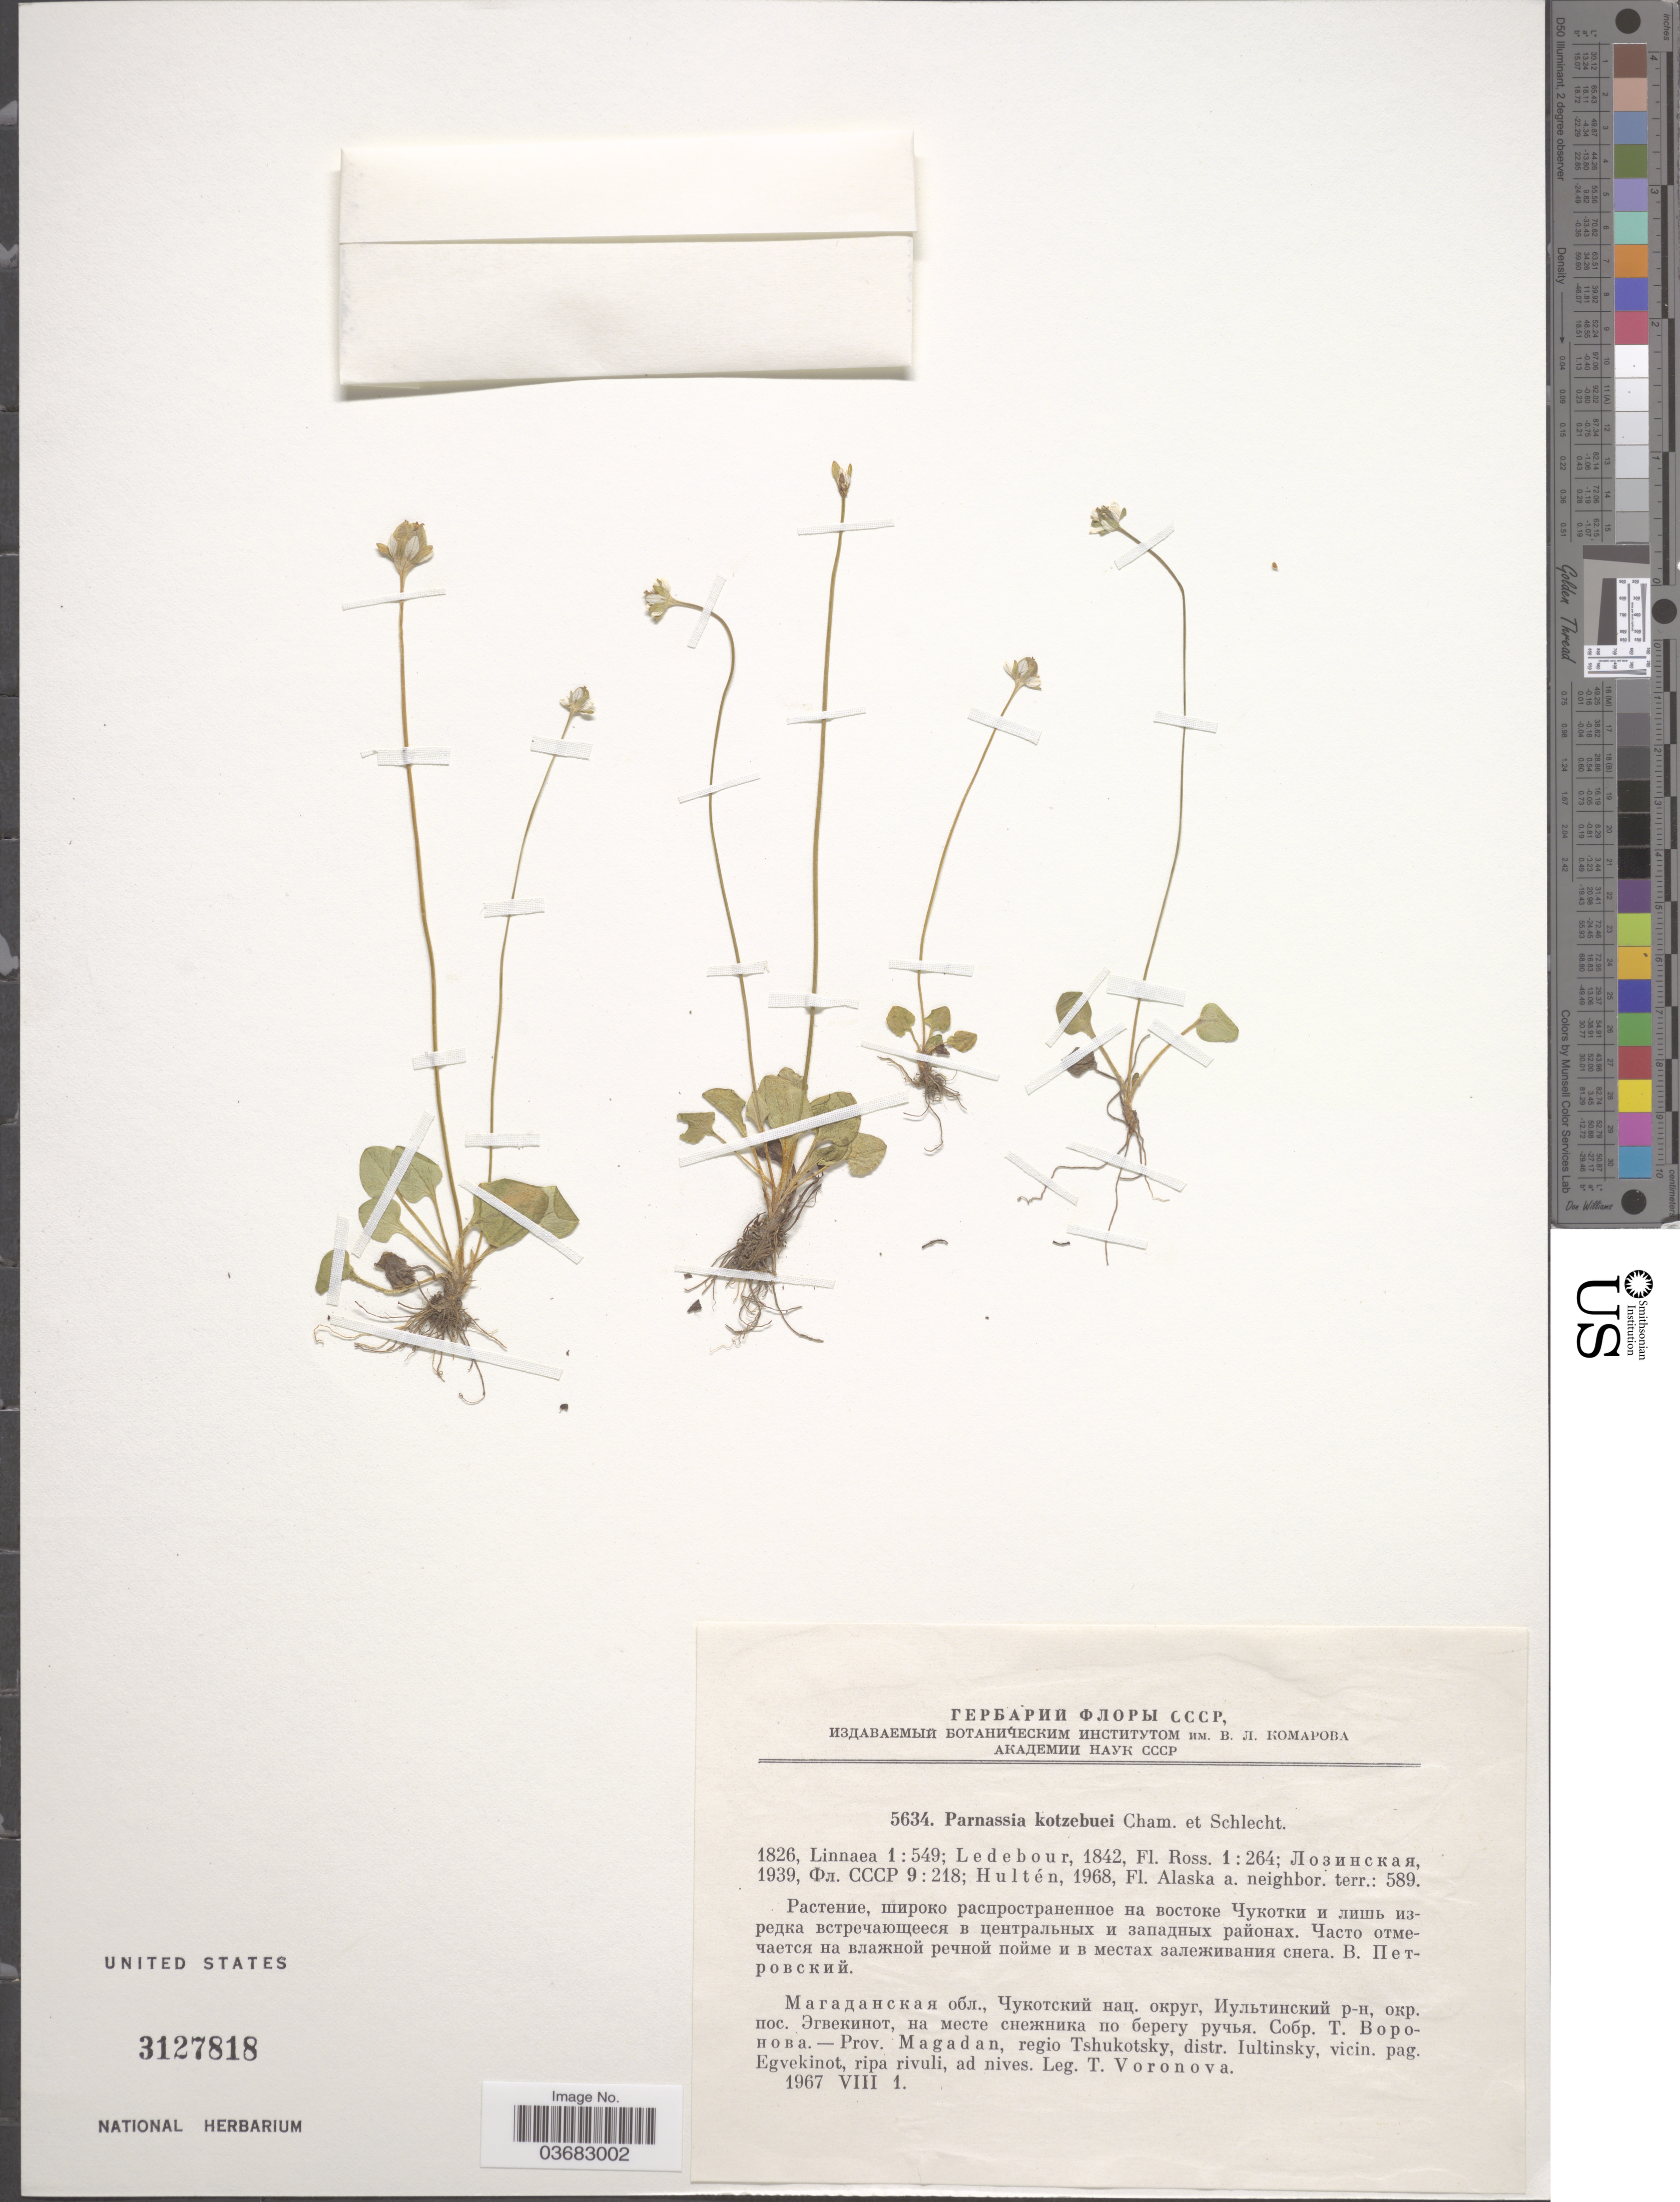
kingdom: Plantae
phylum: Tracheophyta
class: Magnoliopsida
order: Celastrales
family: Parnassiaceae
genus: Parnassia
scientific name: Parnassia kotzebuei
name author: Cham. ex Spreng.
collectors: T. Voronova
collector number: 5634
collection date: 1967-08-01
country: Russian Federation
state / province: Magadan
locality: X. Prov. Magadan, regio Tschukotsky, distr. Iultinsky, vicin. pag. Egvekinot, ripa rivuli, ad nives.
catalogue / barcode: US 3127818